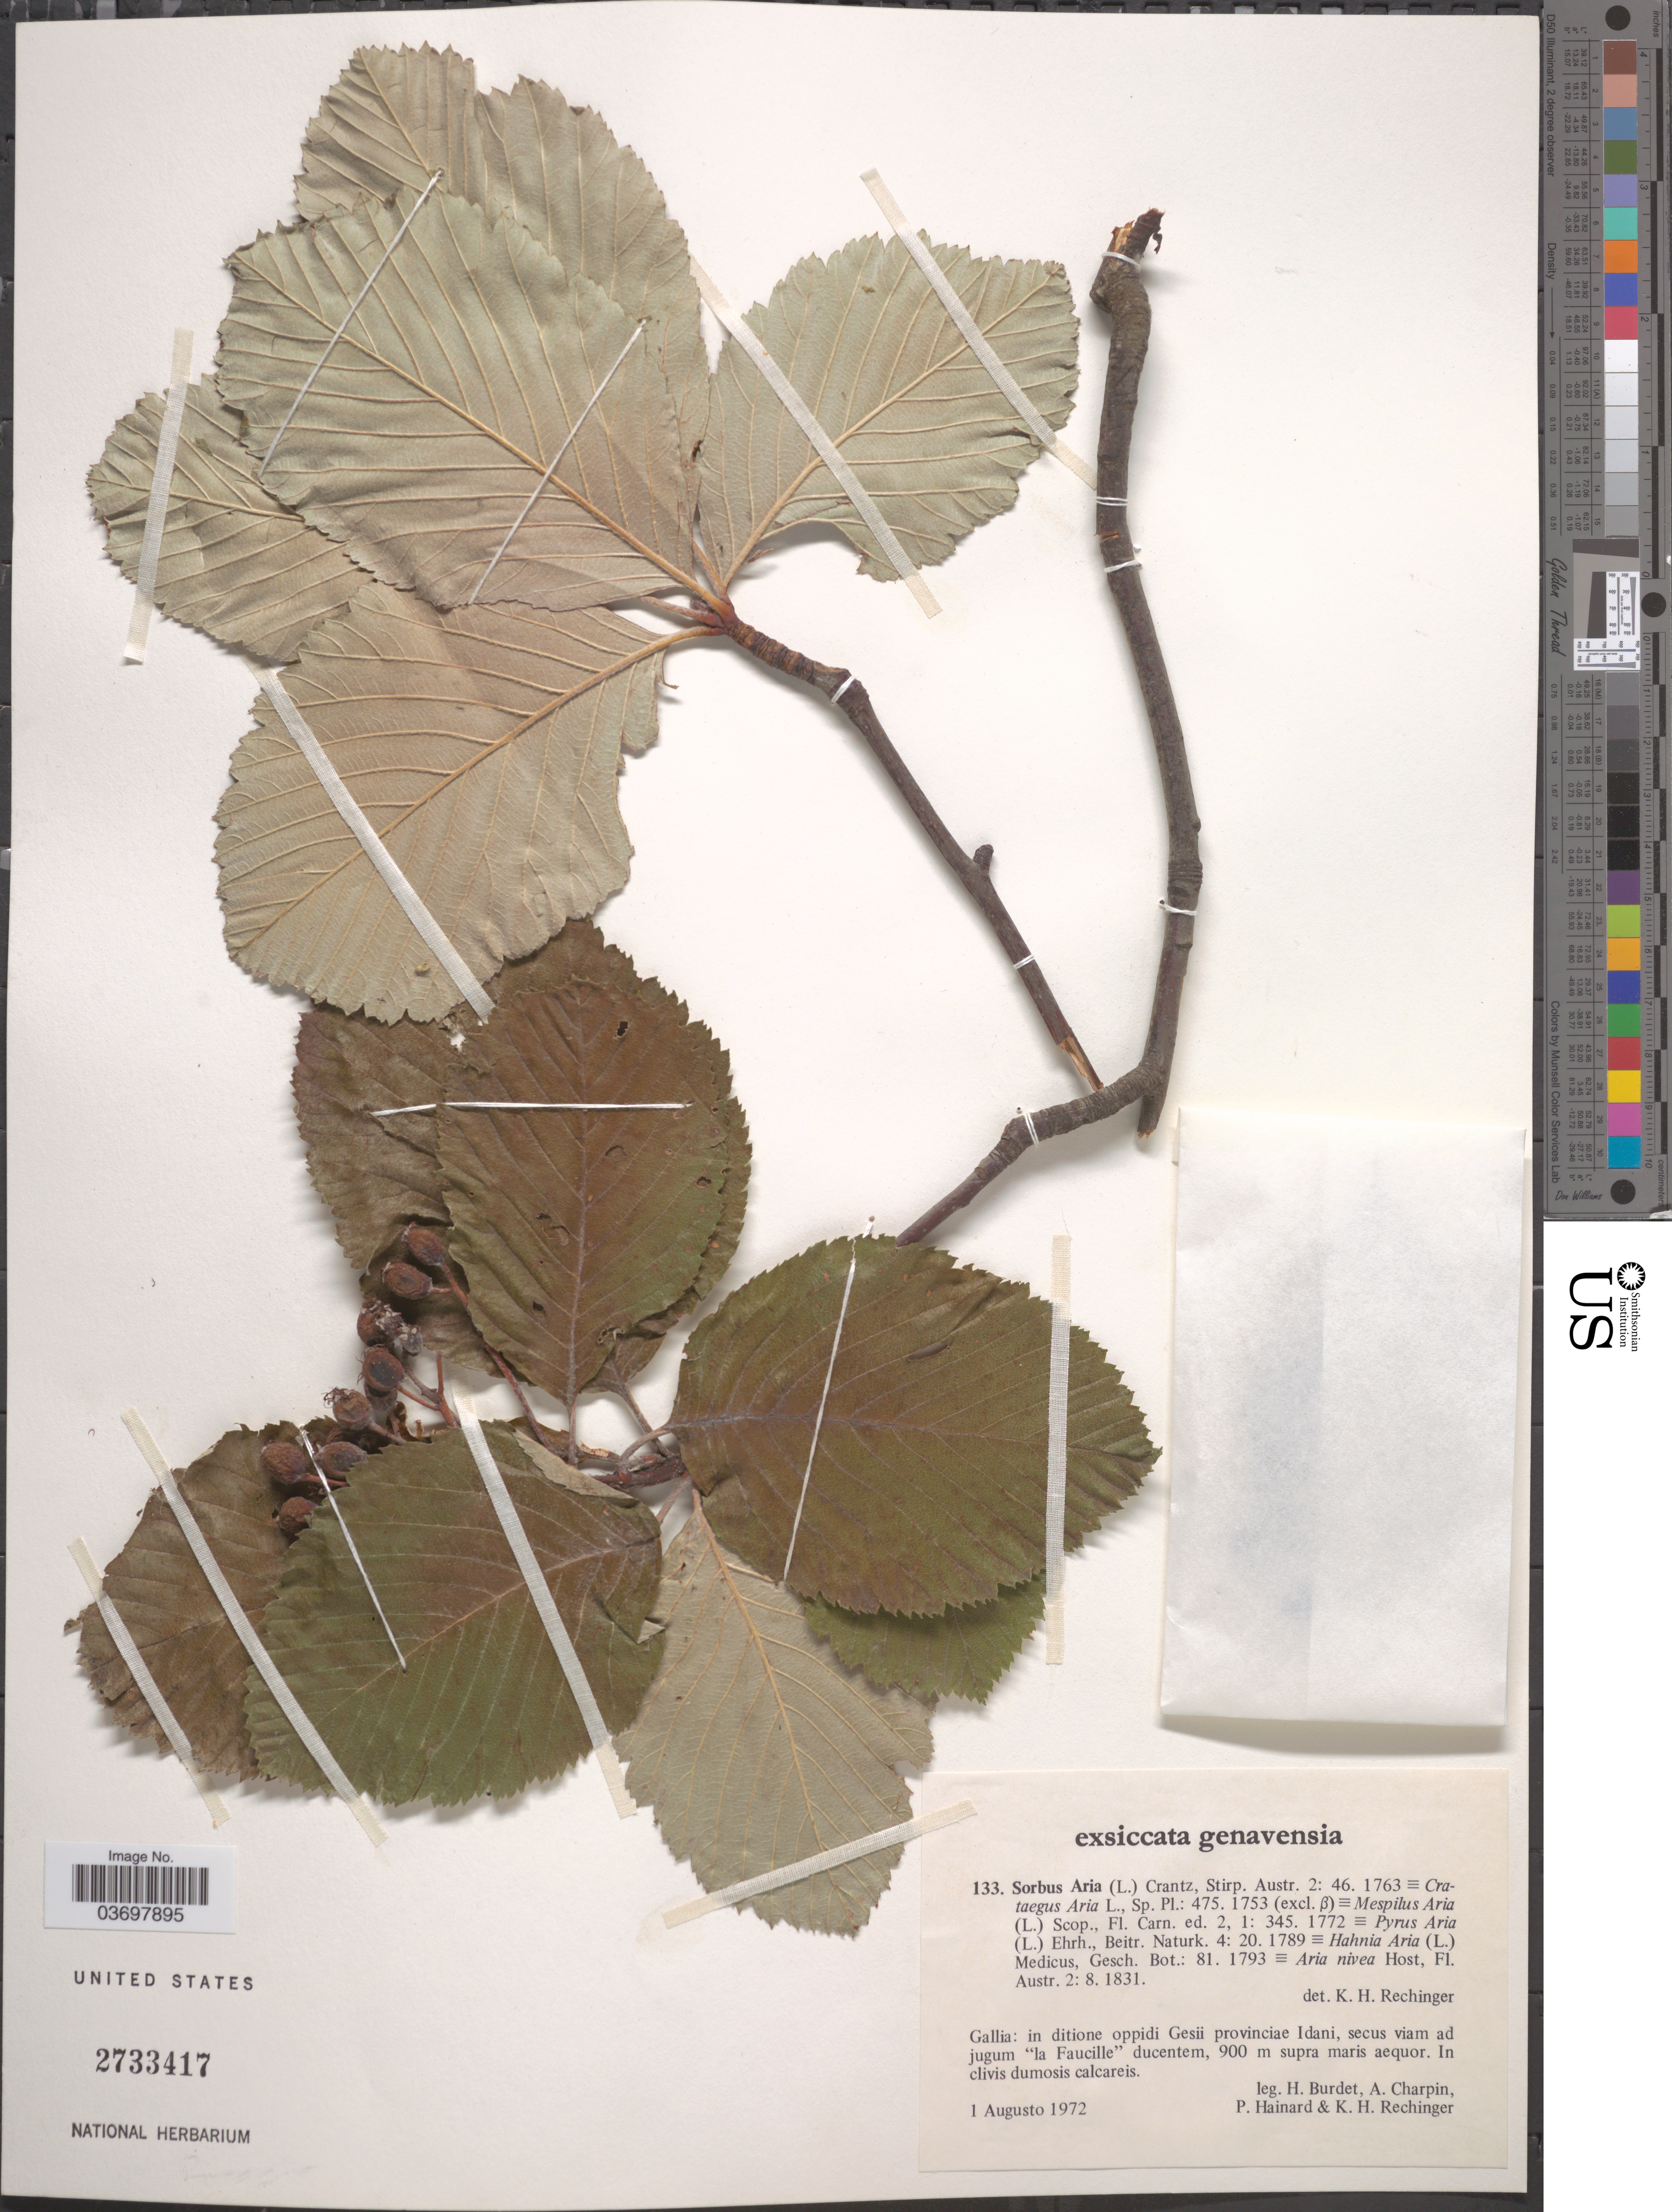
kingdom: Plantae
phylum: Tracheophyta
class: Magnoliopsida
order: Rosales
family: Rosaceae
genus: Sorbus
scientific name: Sorbus aria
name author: (L.) Crantz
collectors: H. M. Burdet, A. Charpin, P. Hainard & K. H. Rechinger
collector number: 133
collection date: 1972-08-01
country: France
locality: Gallia: in ditione oppidi Gesii provinciae Idani, secus viam ad jugum "la Faucille" ducentem.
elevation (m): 900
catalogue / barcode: US 2733417